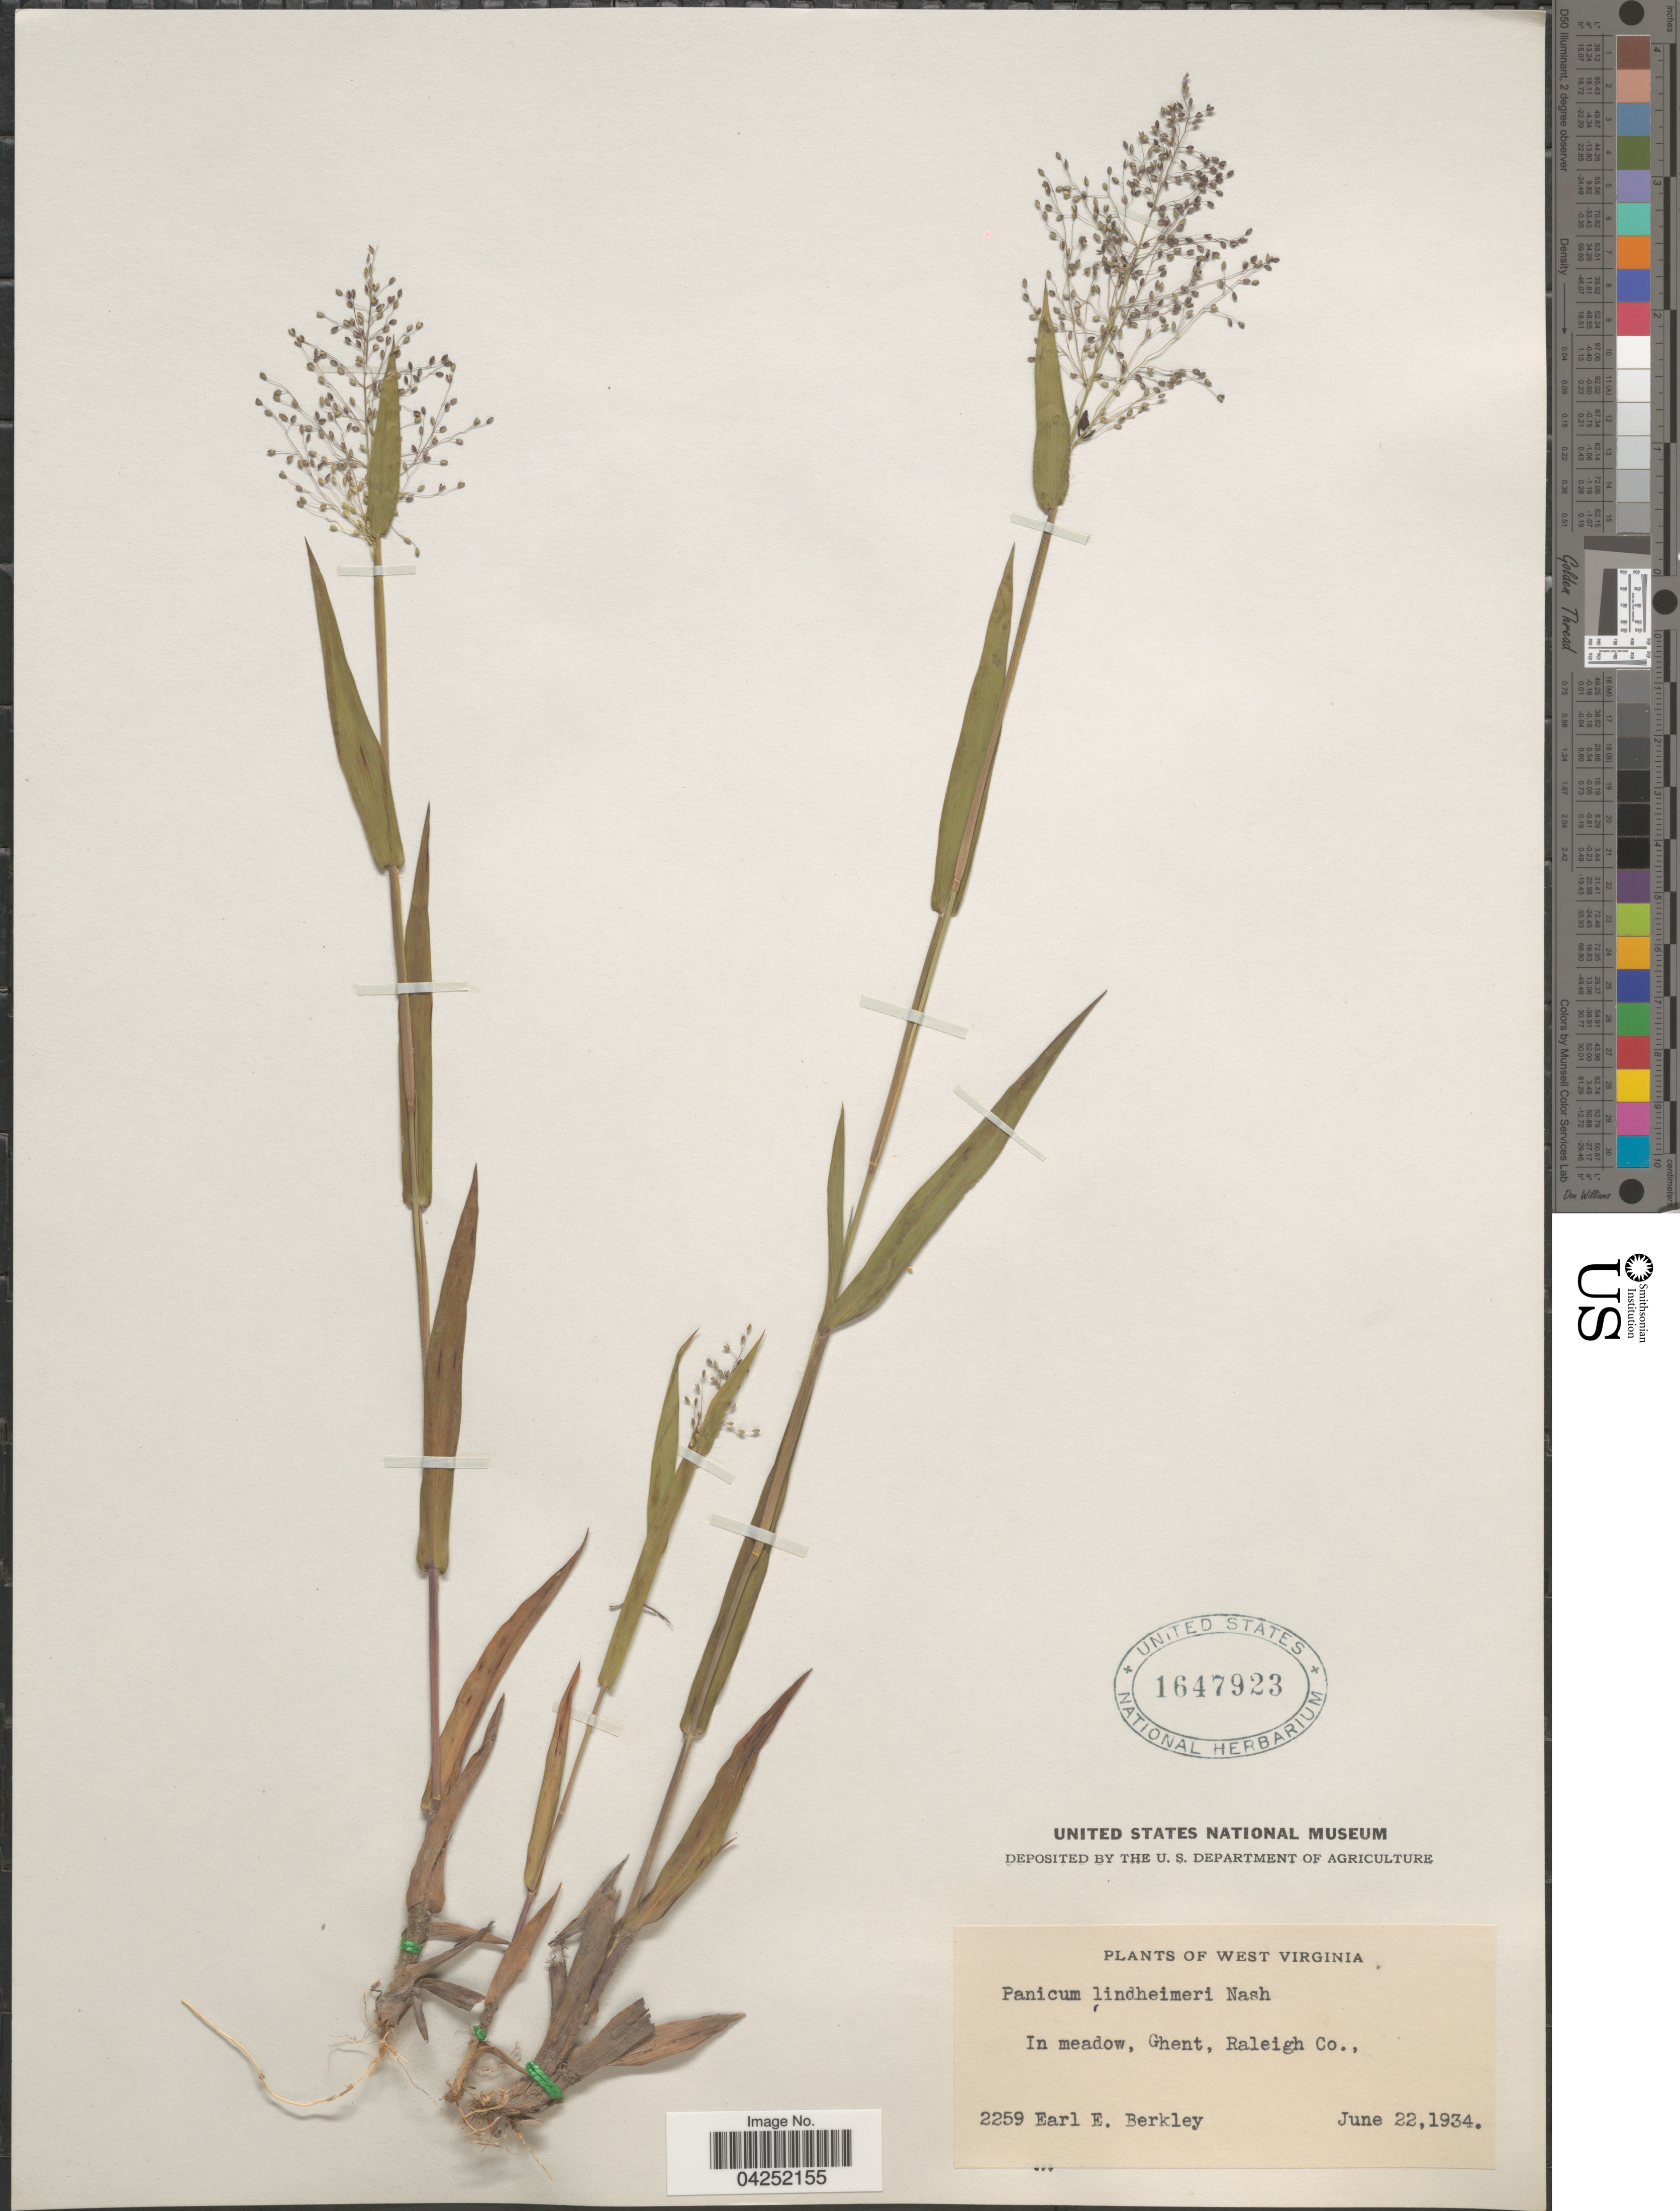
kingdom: Plantae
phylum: Tracheophyta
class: Liliopsida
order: Poales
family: Poaceae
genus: Dichanthelium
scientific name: Dichanthelium acuminatum var. lindheimeri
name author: (Nash) Gould & C.A. Clark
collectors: E. Berkley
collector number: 2259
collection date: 1934-06-22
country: United States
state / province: West Virginia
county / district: Raleigh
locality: In meadow, Ghent, Raleigh Co.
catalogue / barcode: US 1647923